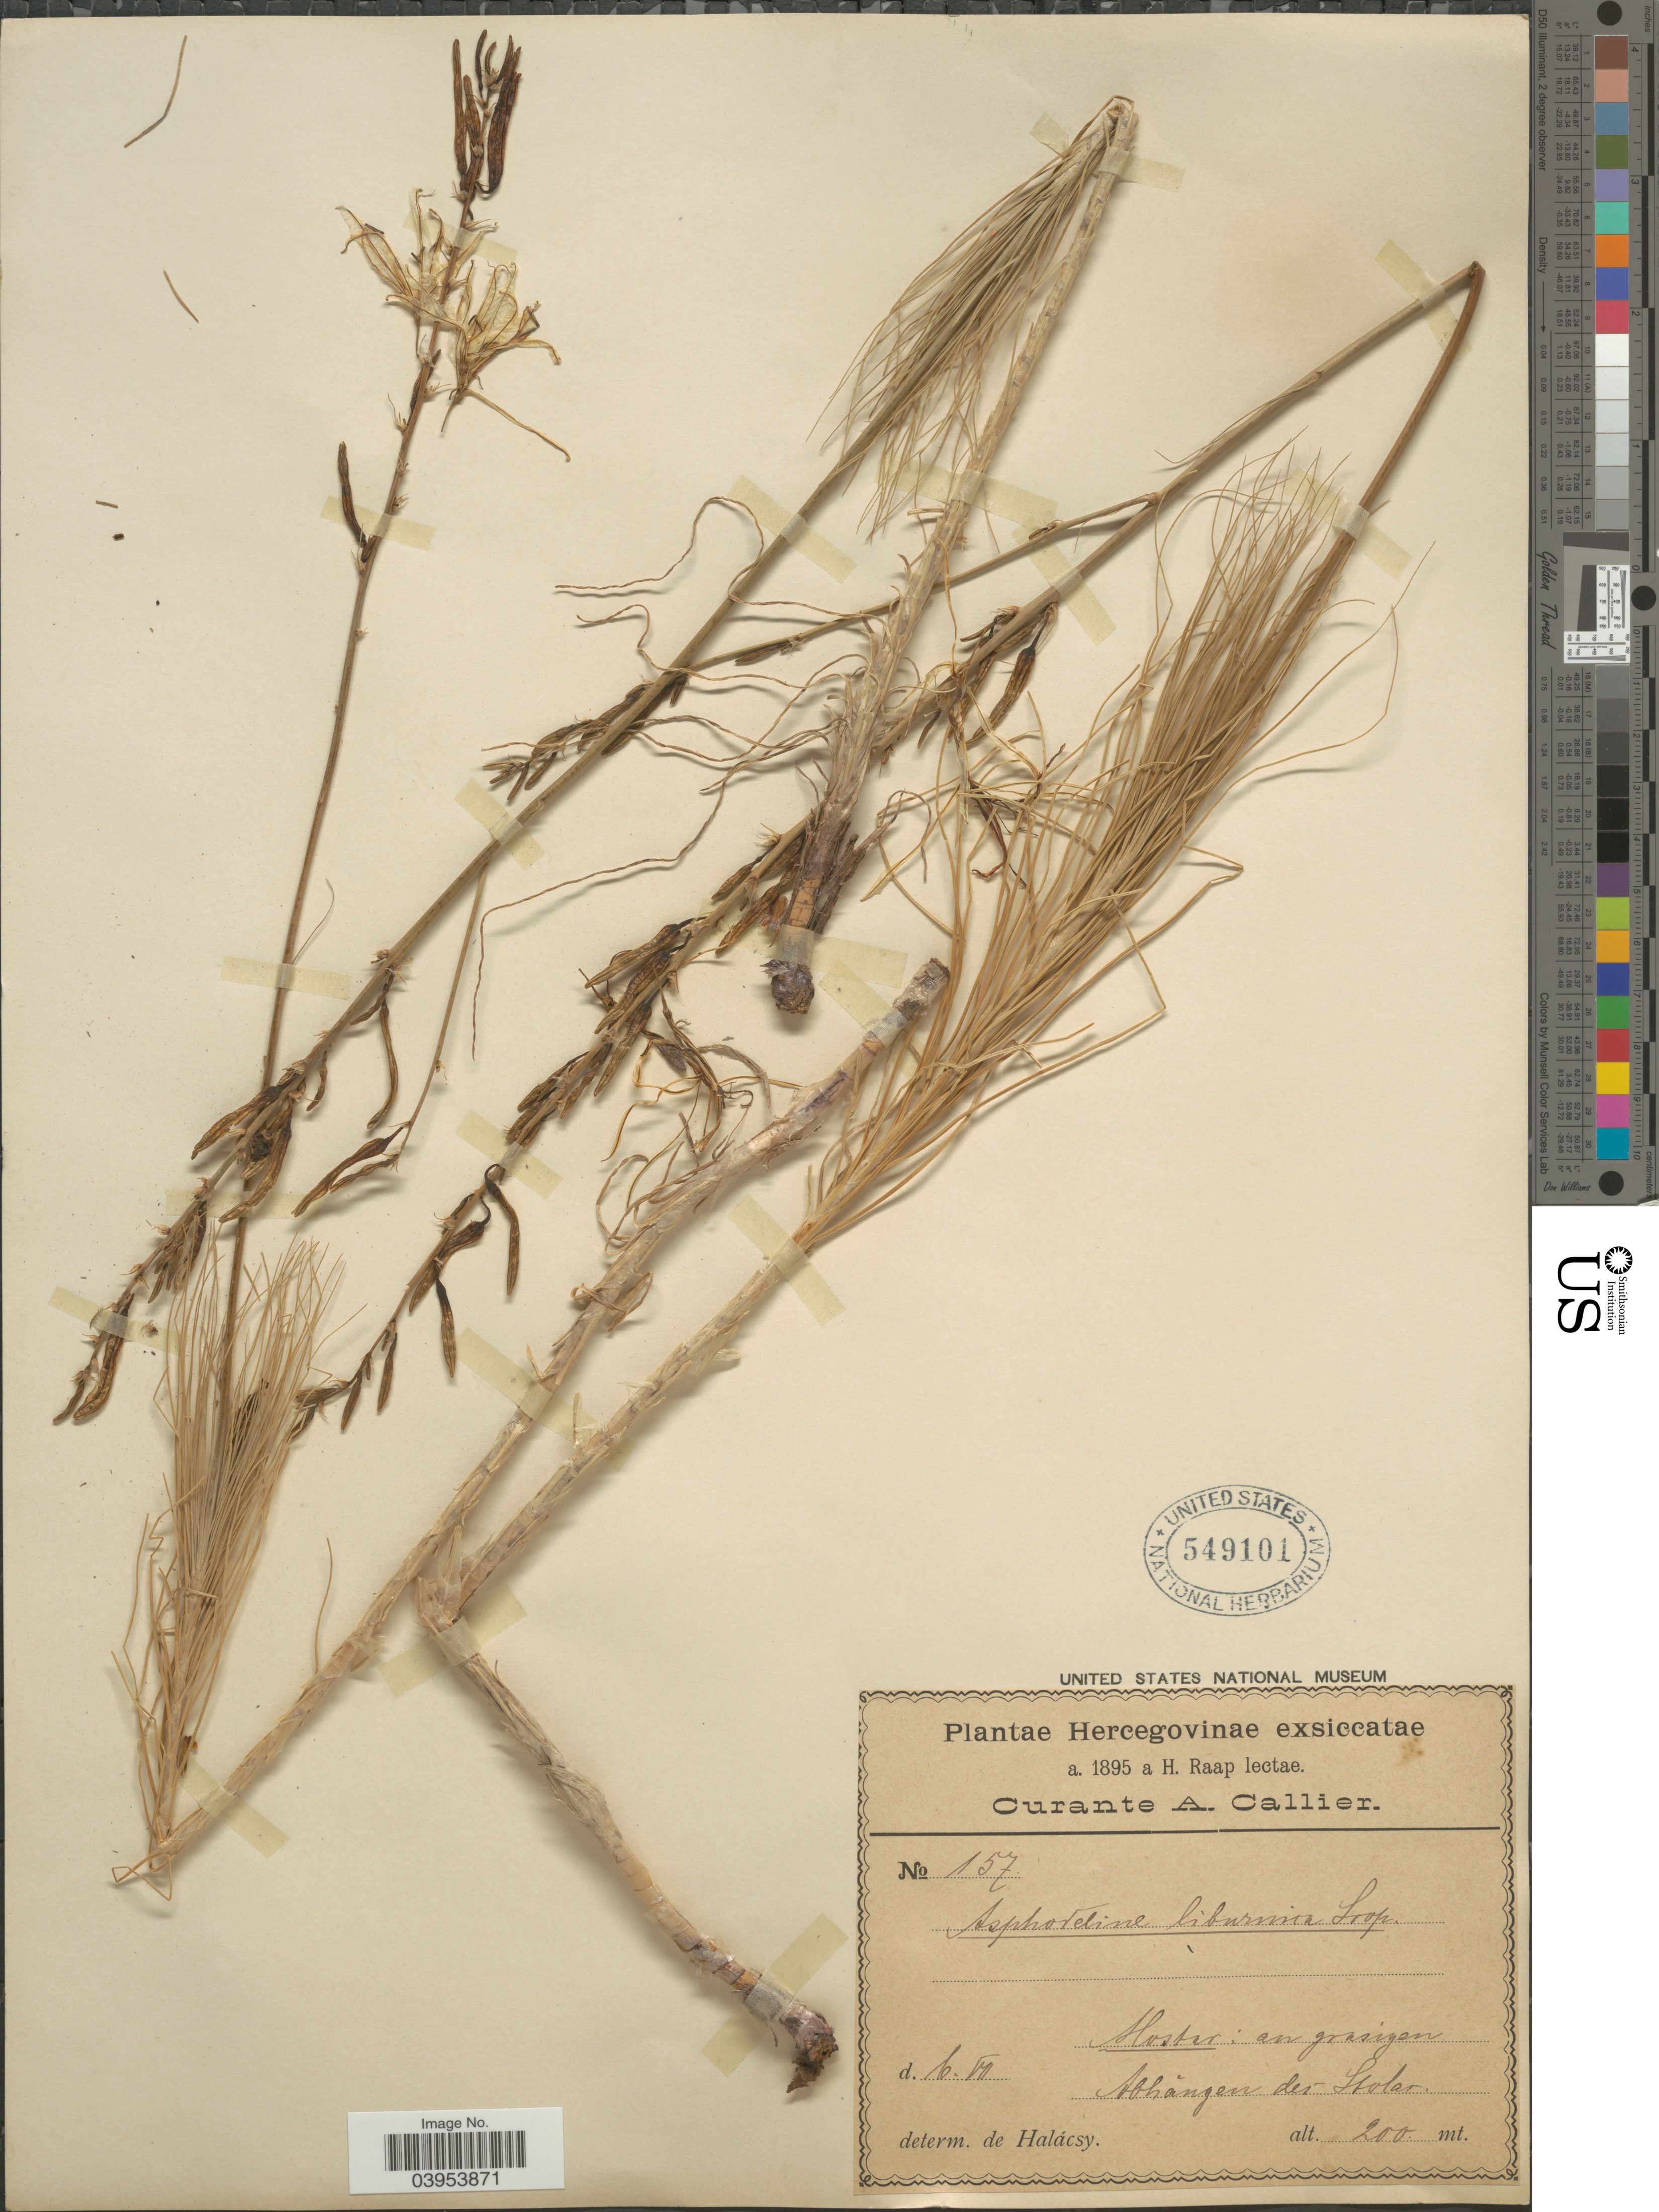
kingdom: Plantae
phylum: Tracheophyta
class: Liliopsida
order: Asparagales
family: Asphodelaceae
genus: Asphodeline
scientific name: Asphodeline liburnica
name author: Rchb.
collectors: H. Raap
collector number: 157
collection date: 1895-07-06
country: Bosnia and Herzegovina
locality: Hercegovinae. Mostar: an grasigen Abhăngen des Stolar.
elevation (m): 200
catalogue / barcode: US 549101